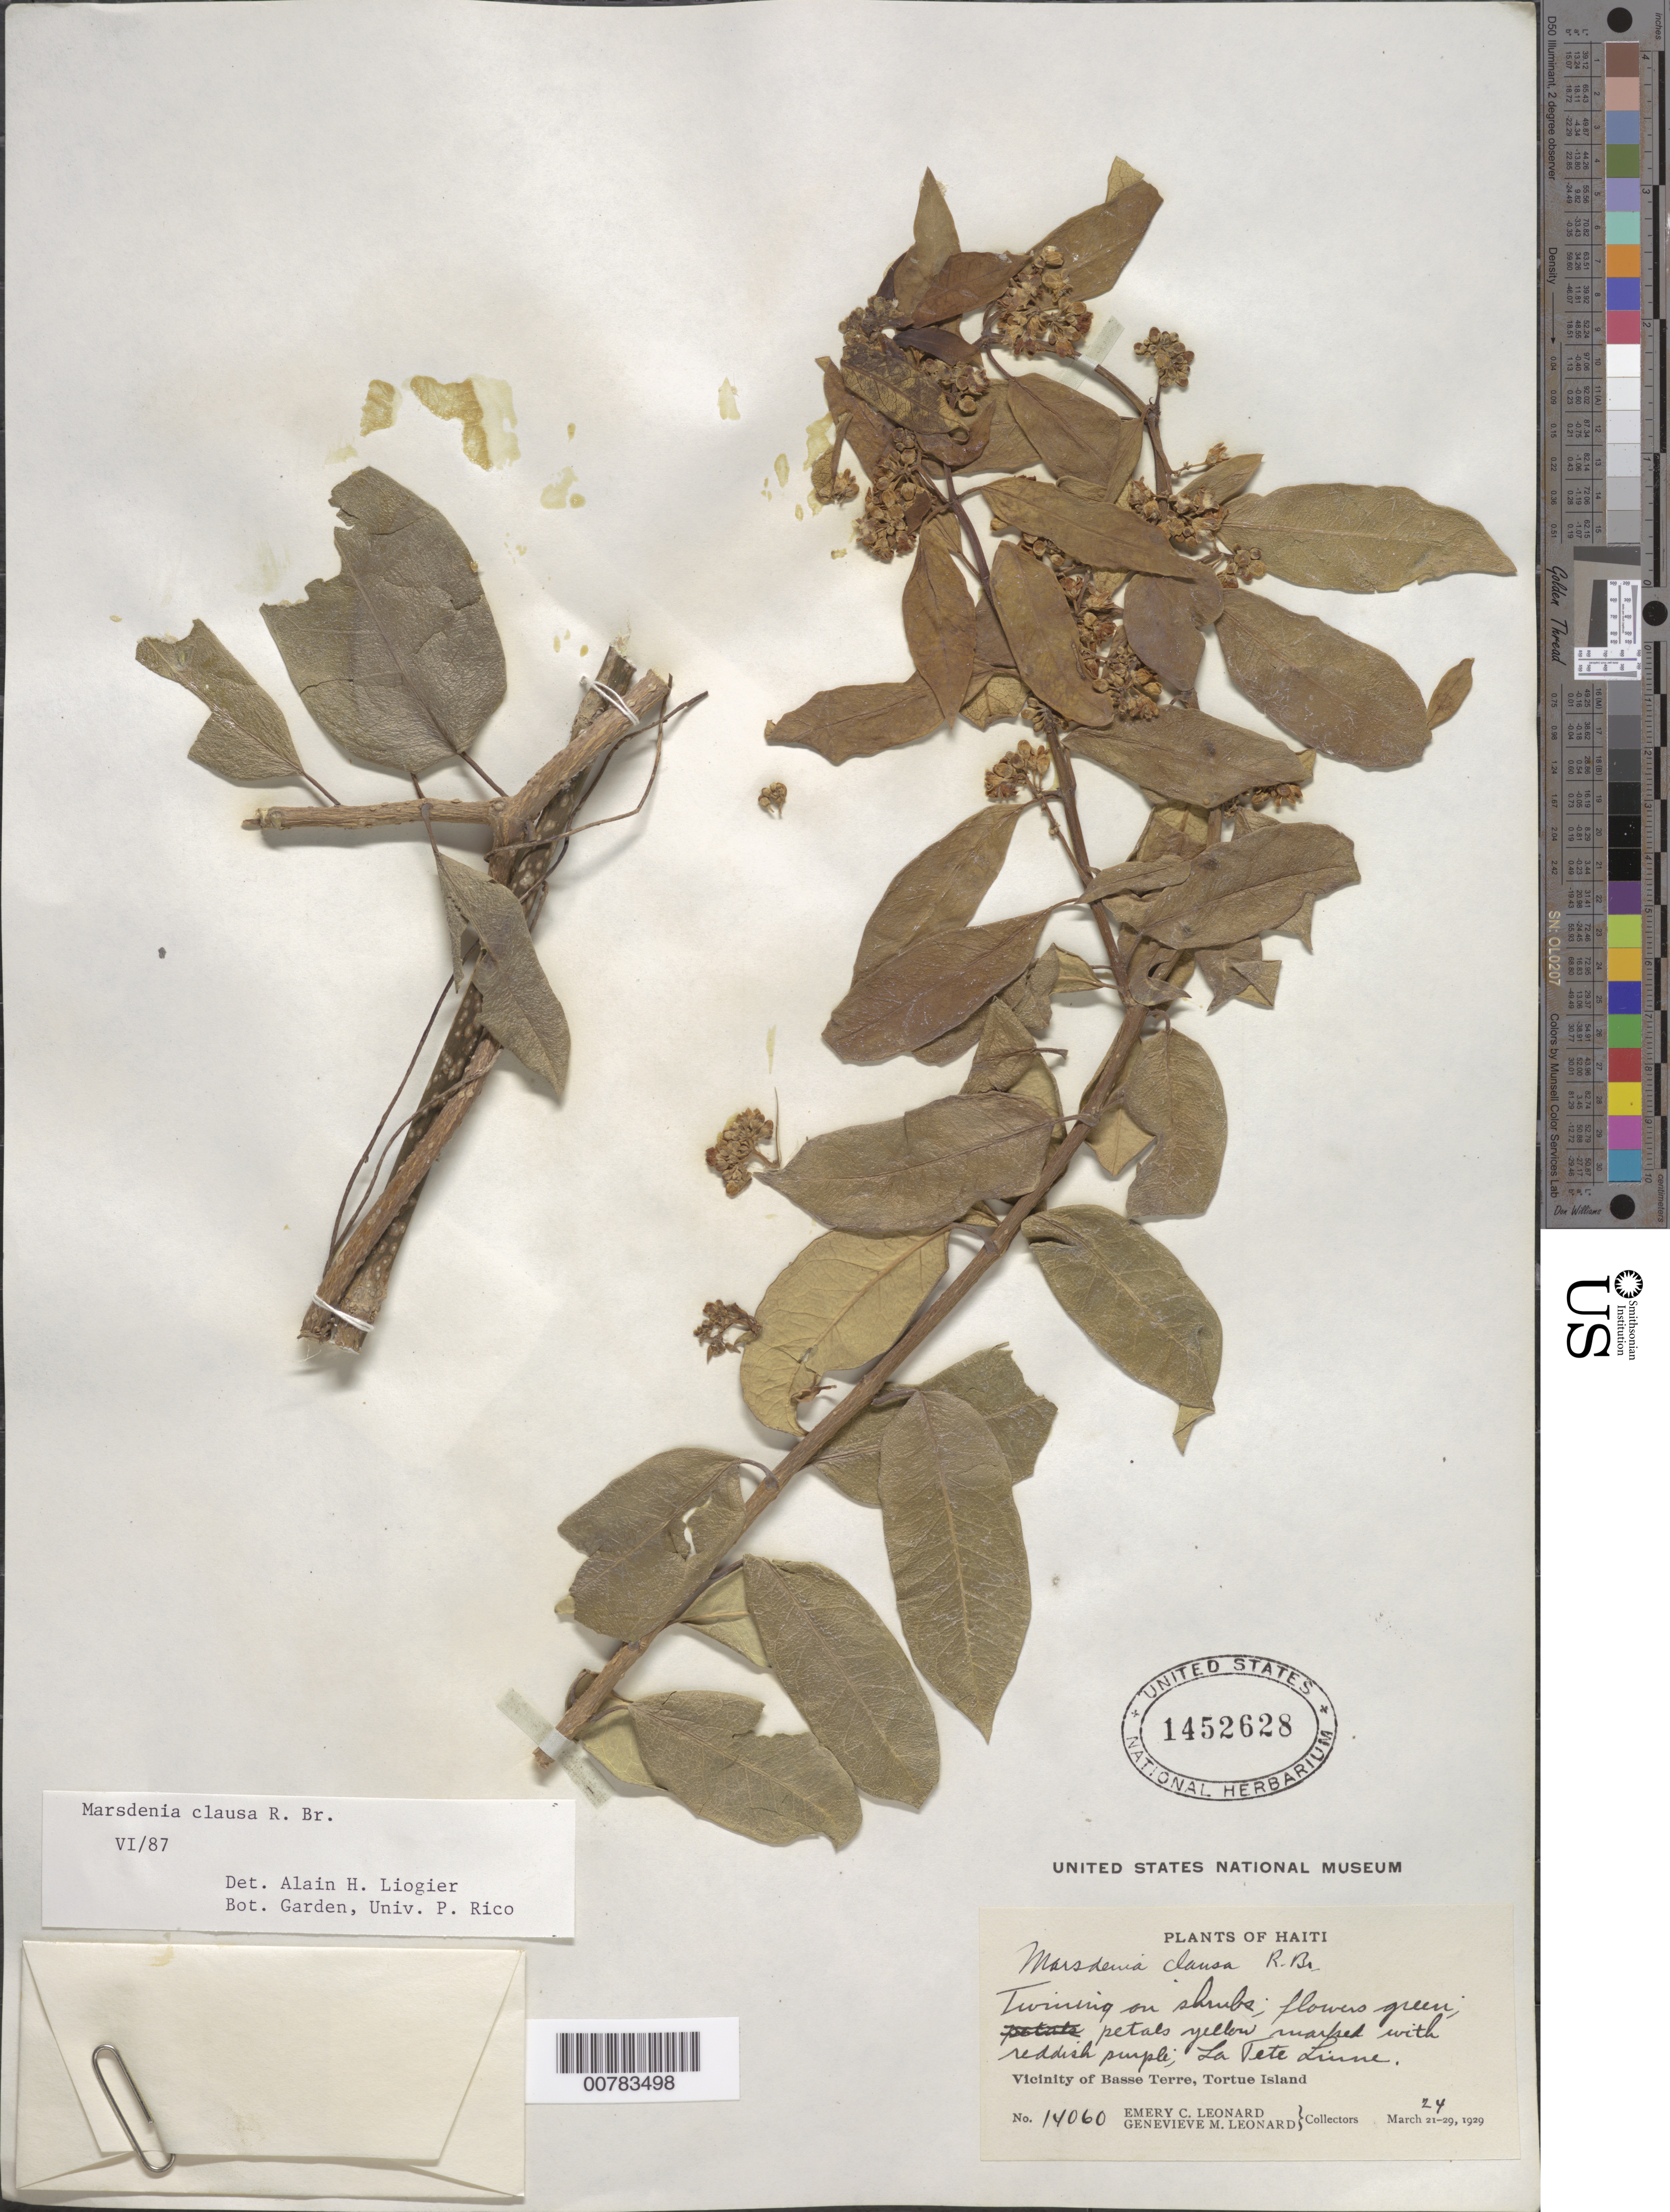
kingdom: Plantae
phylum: Tracheophyta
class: Magnoliopsida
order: Gentianales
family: Apocynaceae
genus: Marsdenia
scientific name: Marsdenia clausa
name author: R. Br.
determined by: Liogier, Alain H.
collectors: E. C. Leonard & G. M. Leonard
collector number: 14060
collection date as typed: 24 Mar 1929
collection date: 1929-03-24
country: Haiti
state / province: Nord-Óuest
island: Île de la Tortue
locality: Tortue Island, vicinity of Basse Terre, La Tete Linne.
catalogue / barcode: US 1452628